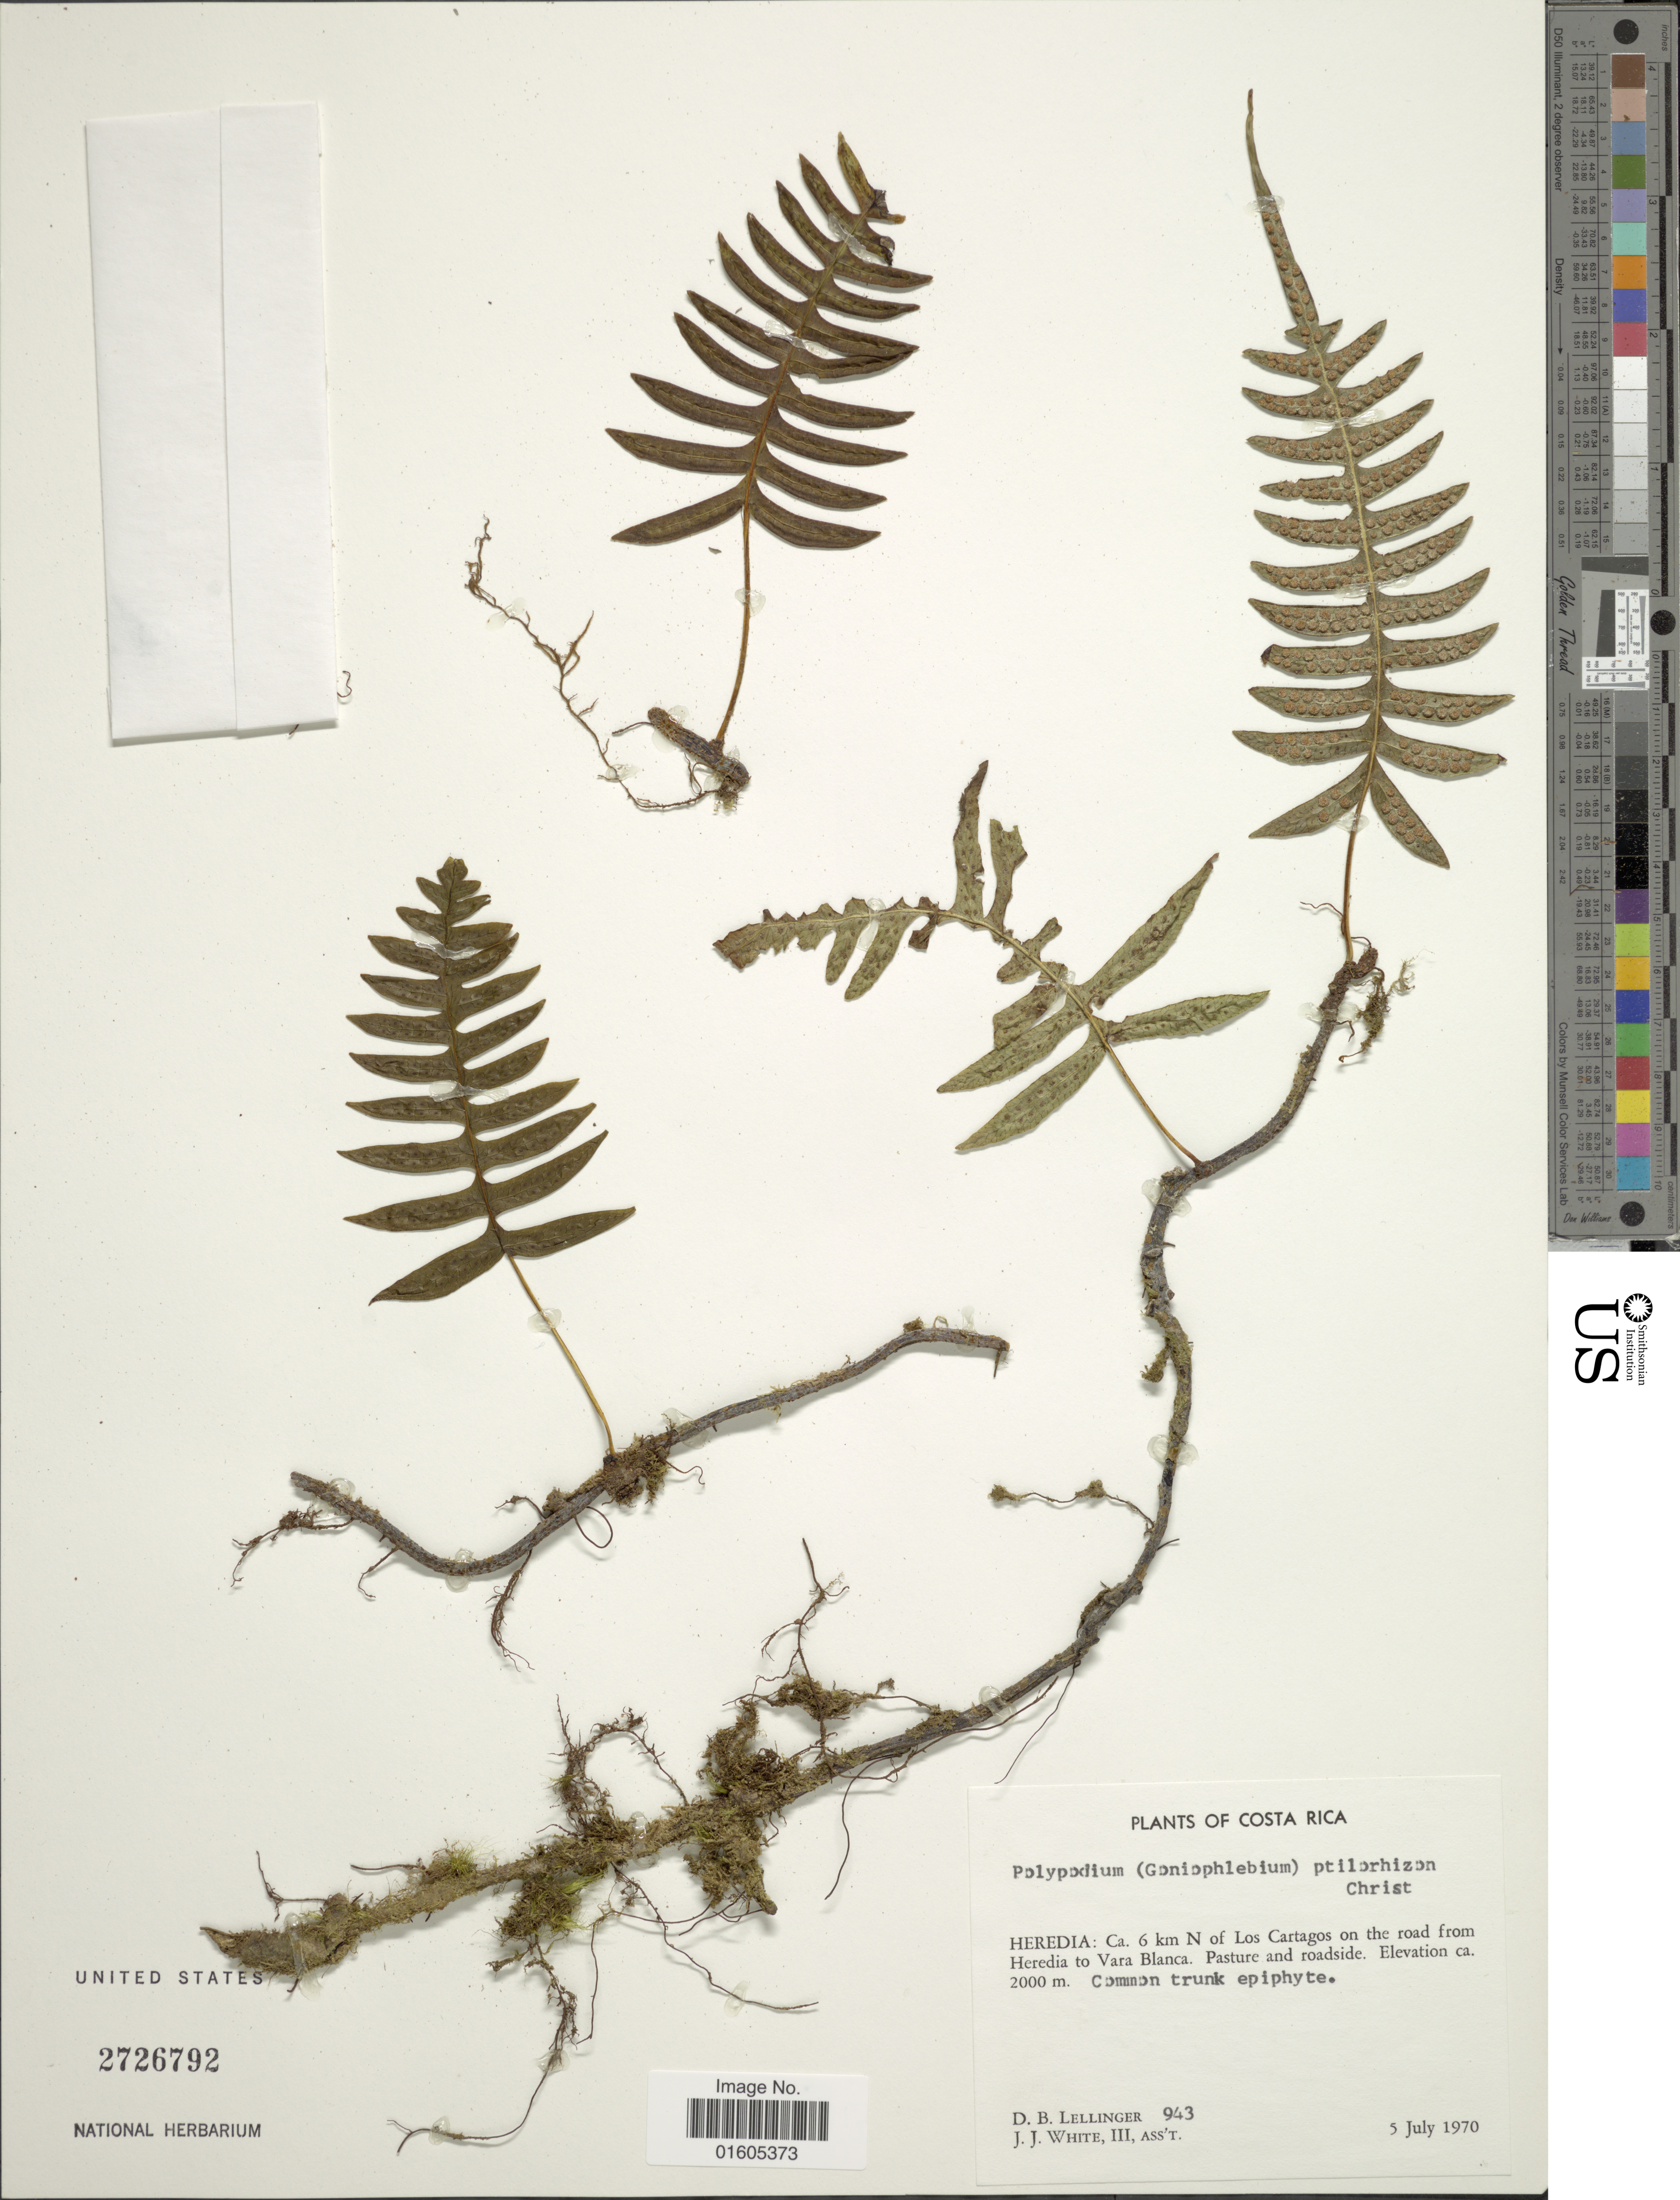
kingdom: Plantae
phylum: Tracheophyta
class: Polypodiopsida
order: Polypodiales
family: Polypodiaceae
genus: Serpocaulon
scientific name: Serpocaulon ptilorhizon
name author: (Christ) A.R. Sm.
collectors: D. B. Lellinger & J. J. White III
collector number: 943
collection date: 1970-07-05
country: Costa Rica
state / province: Heredia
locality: Ca. 6 km N of Los Cartagos on the road from Heredia to Vara Blanca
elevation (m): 2000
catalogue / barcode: US 2726792